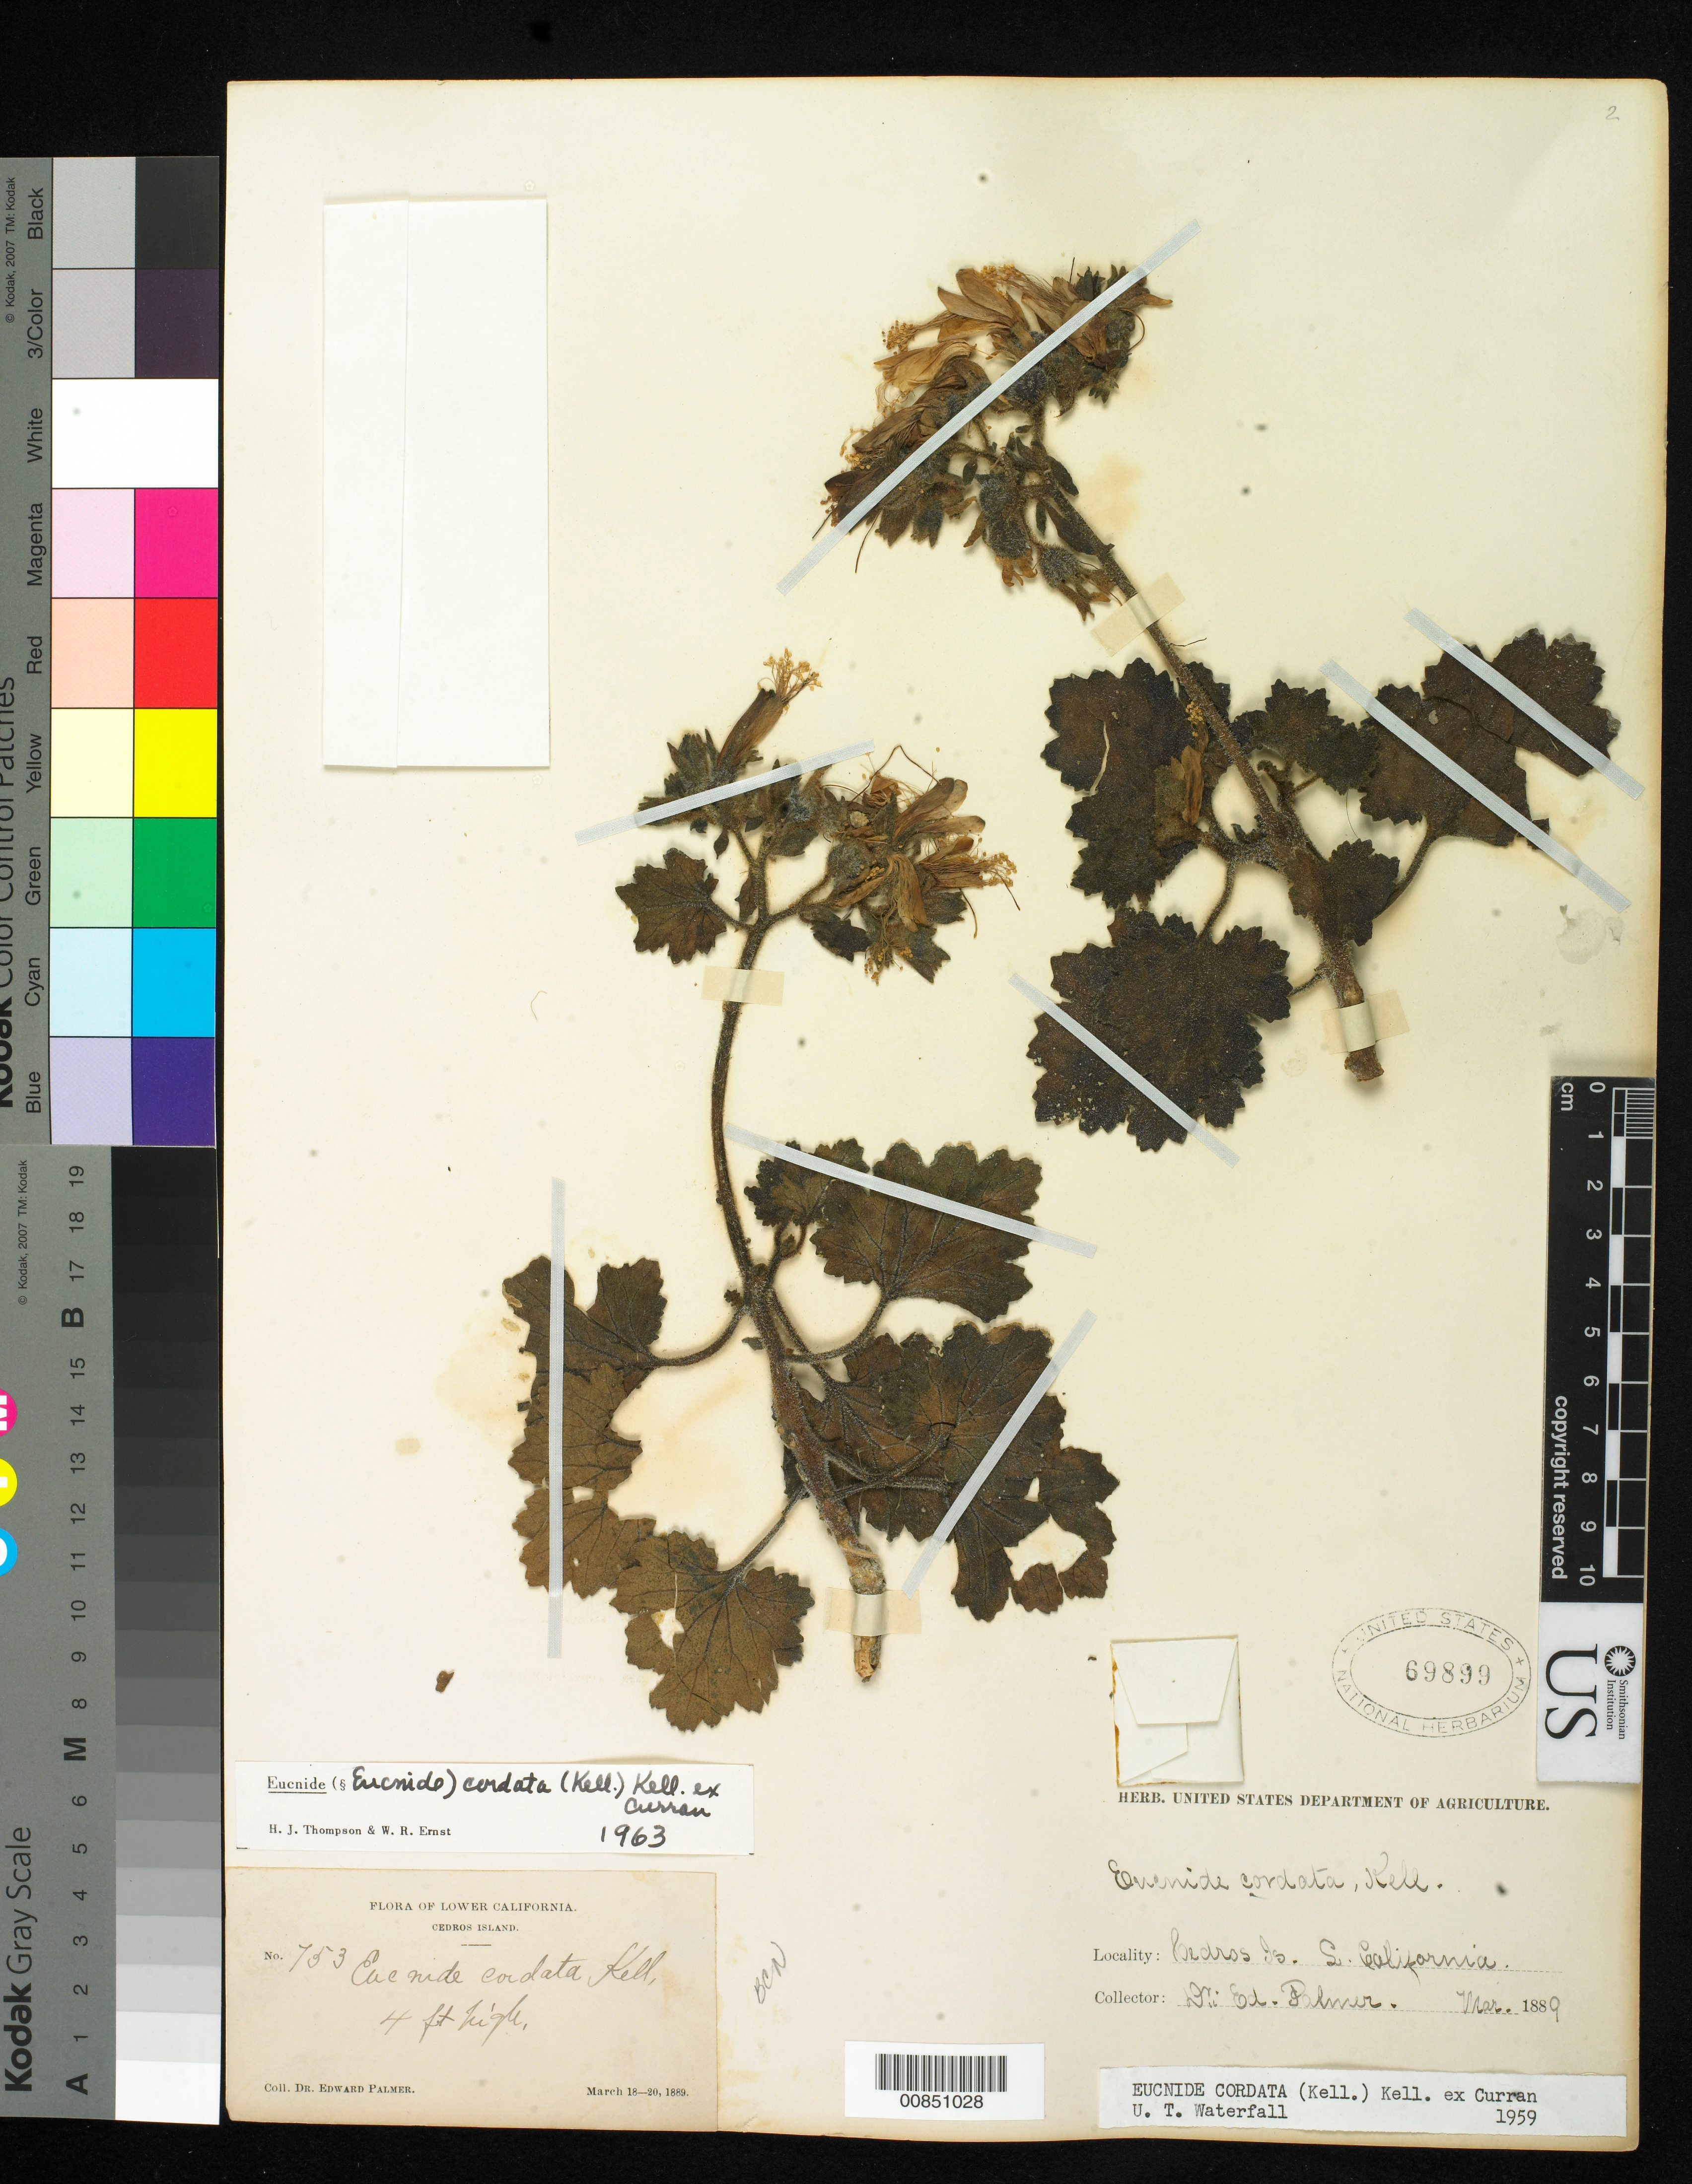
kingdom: Plantae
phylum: Tracheophyta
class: Magnoliopsida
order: Cornales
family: Loasaceae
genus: Eucnide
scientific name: Eucnide cordata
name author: (Kell.) Kellogg ex Curran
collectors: E. Palmer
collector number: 753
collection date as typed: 18 Mar 1889 to 20 Mar 1889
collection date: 1889-03-18/1889-03-20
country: Mexico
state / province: Baja California Norte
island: Cedros I.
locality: Cedros Island, Baja California.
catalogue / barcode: US 69899